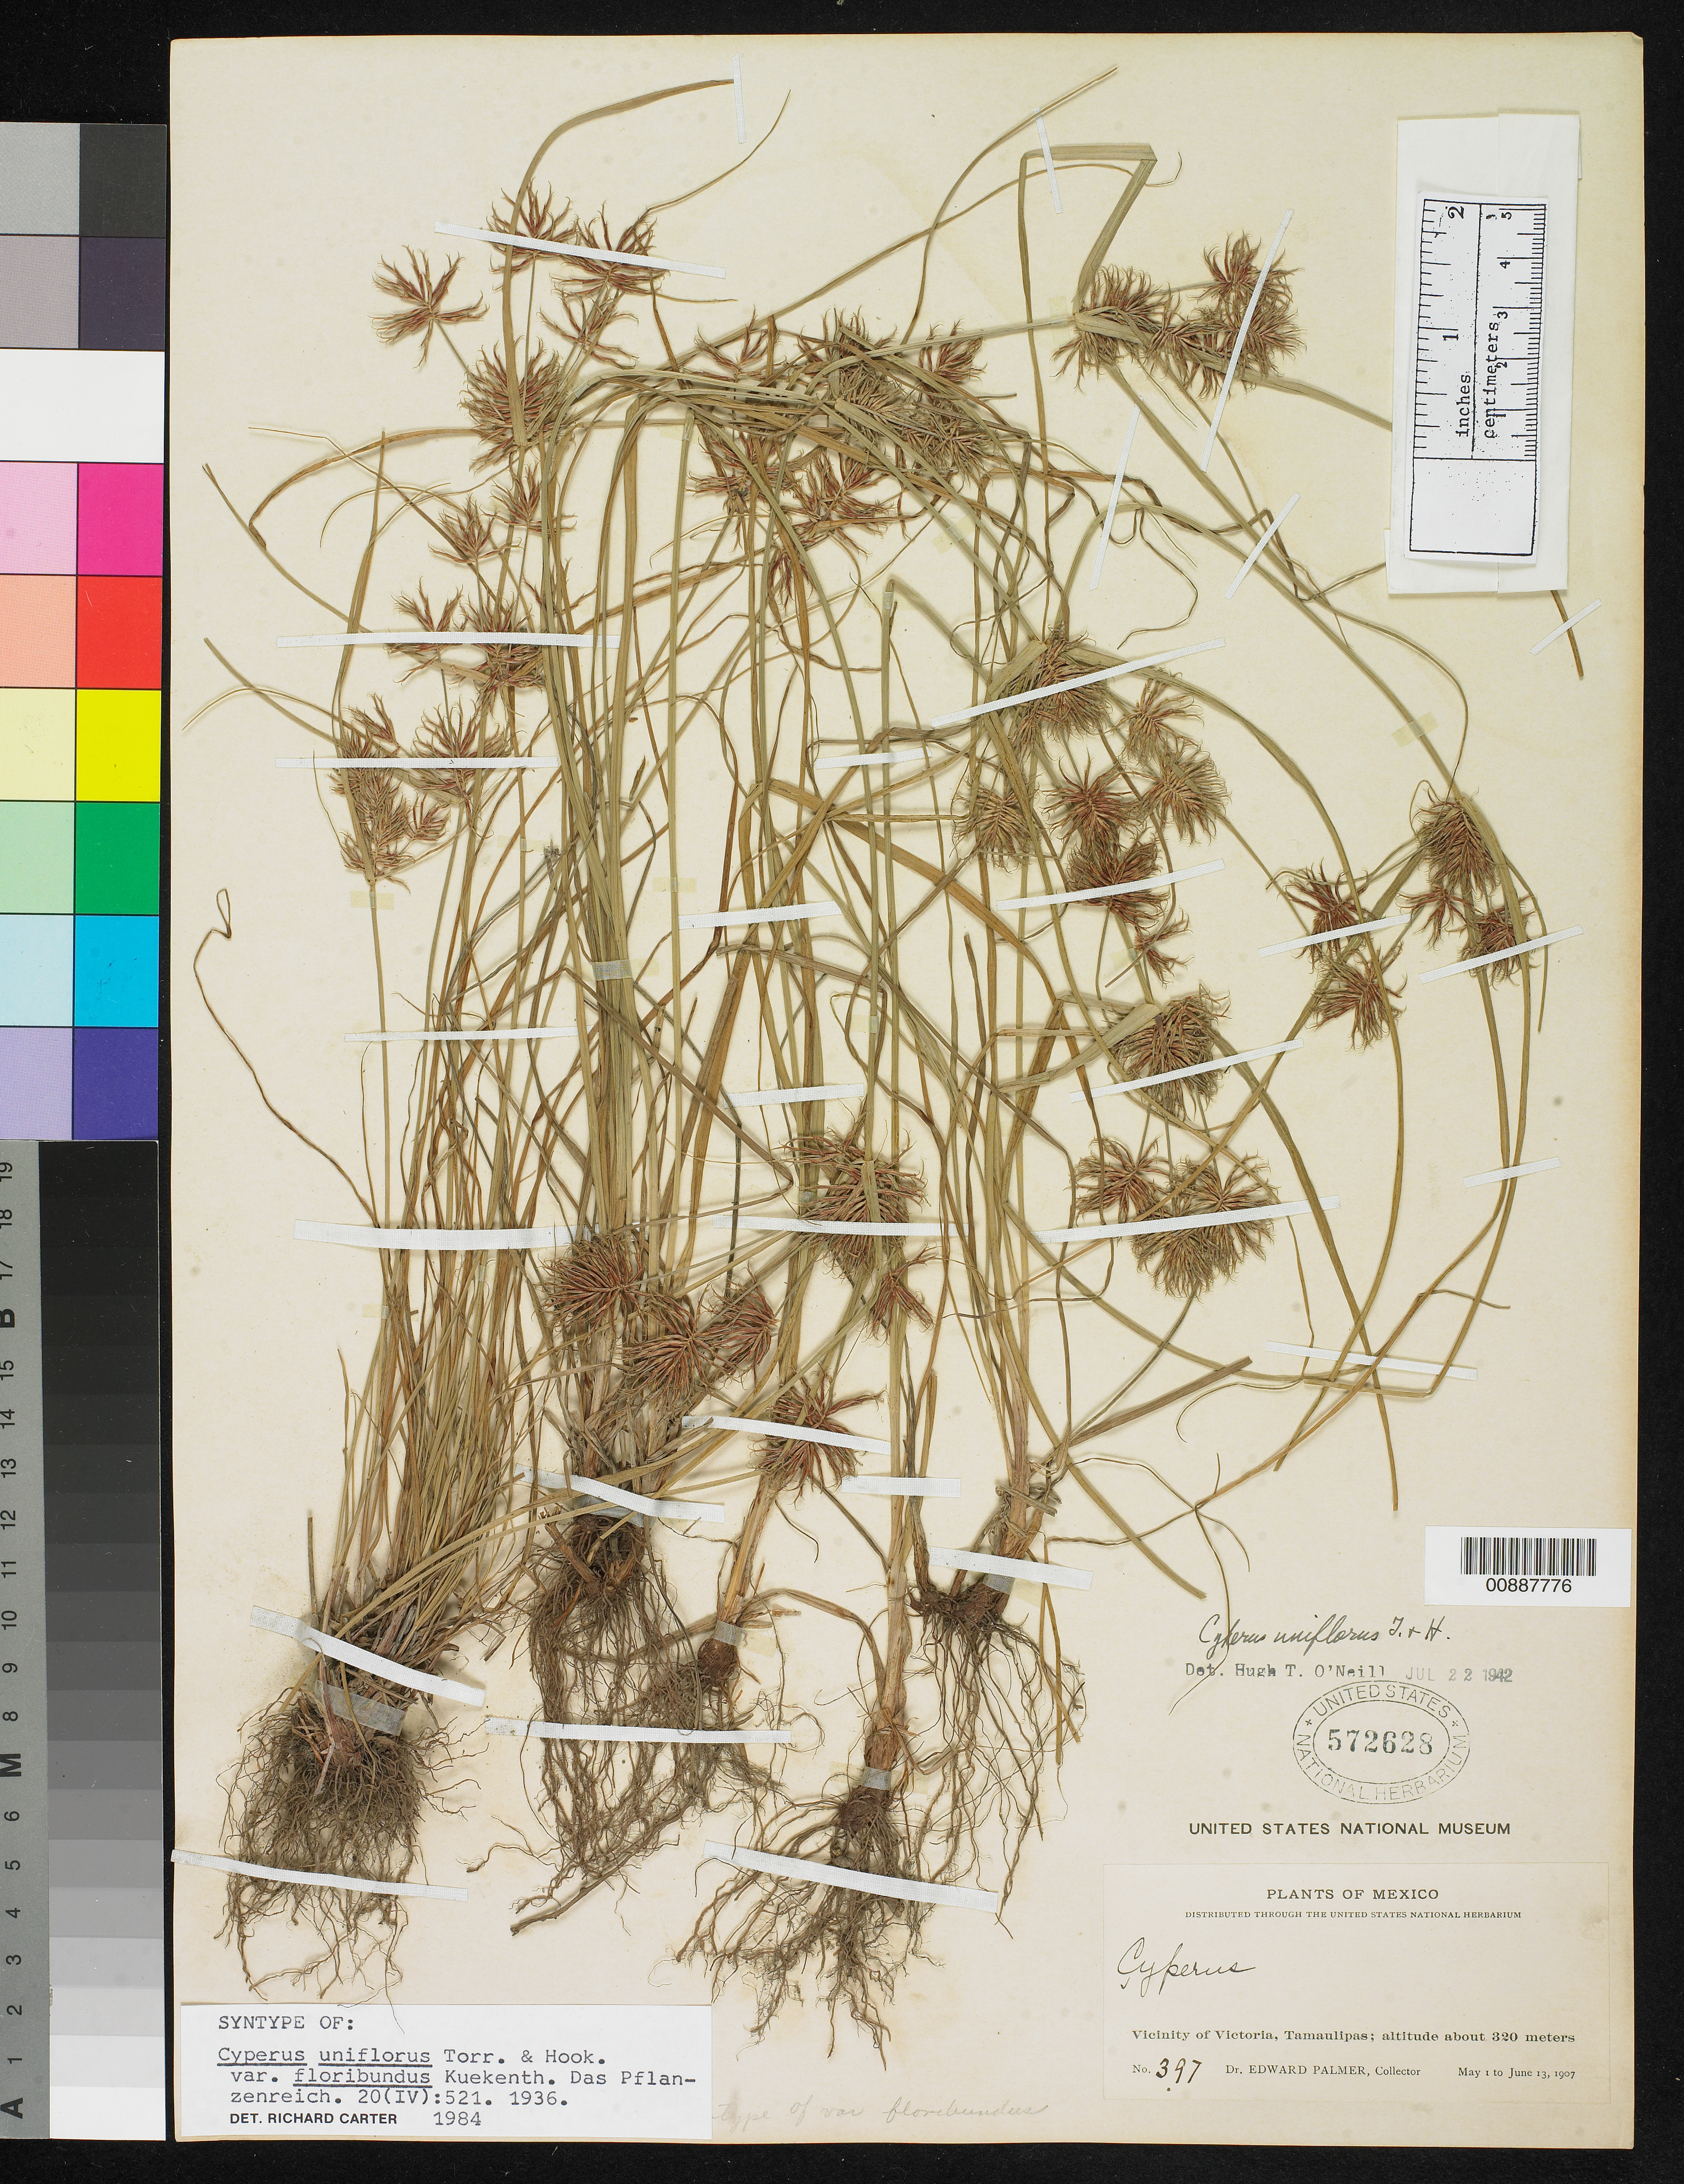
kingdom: Plantae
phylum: Tracheophyta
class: Liliopsida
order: Poales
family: Cyperaceae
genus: Cyperus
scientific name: Cyperus uniflorus var. floribundus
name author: Kük. in Engl.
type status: Isolectotype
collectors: E. Palmer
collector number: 397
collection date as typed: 01 May 1907 to 13 Jun 1907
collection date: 1907-05-01/1907-06-13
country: Mexico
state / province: Tamaulipas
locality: Vicinity of Victoria, Tamaulipas.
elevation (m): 320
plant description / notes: Cited by R.N. Carter & S.D. Jones, Rhodora 99: 330 (1997 [1998]).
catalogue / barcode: US 572628